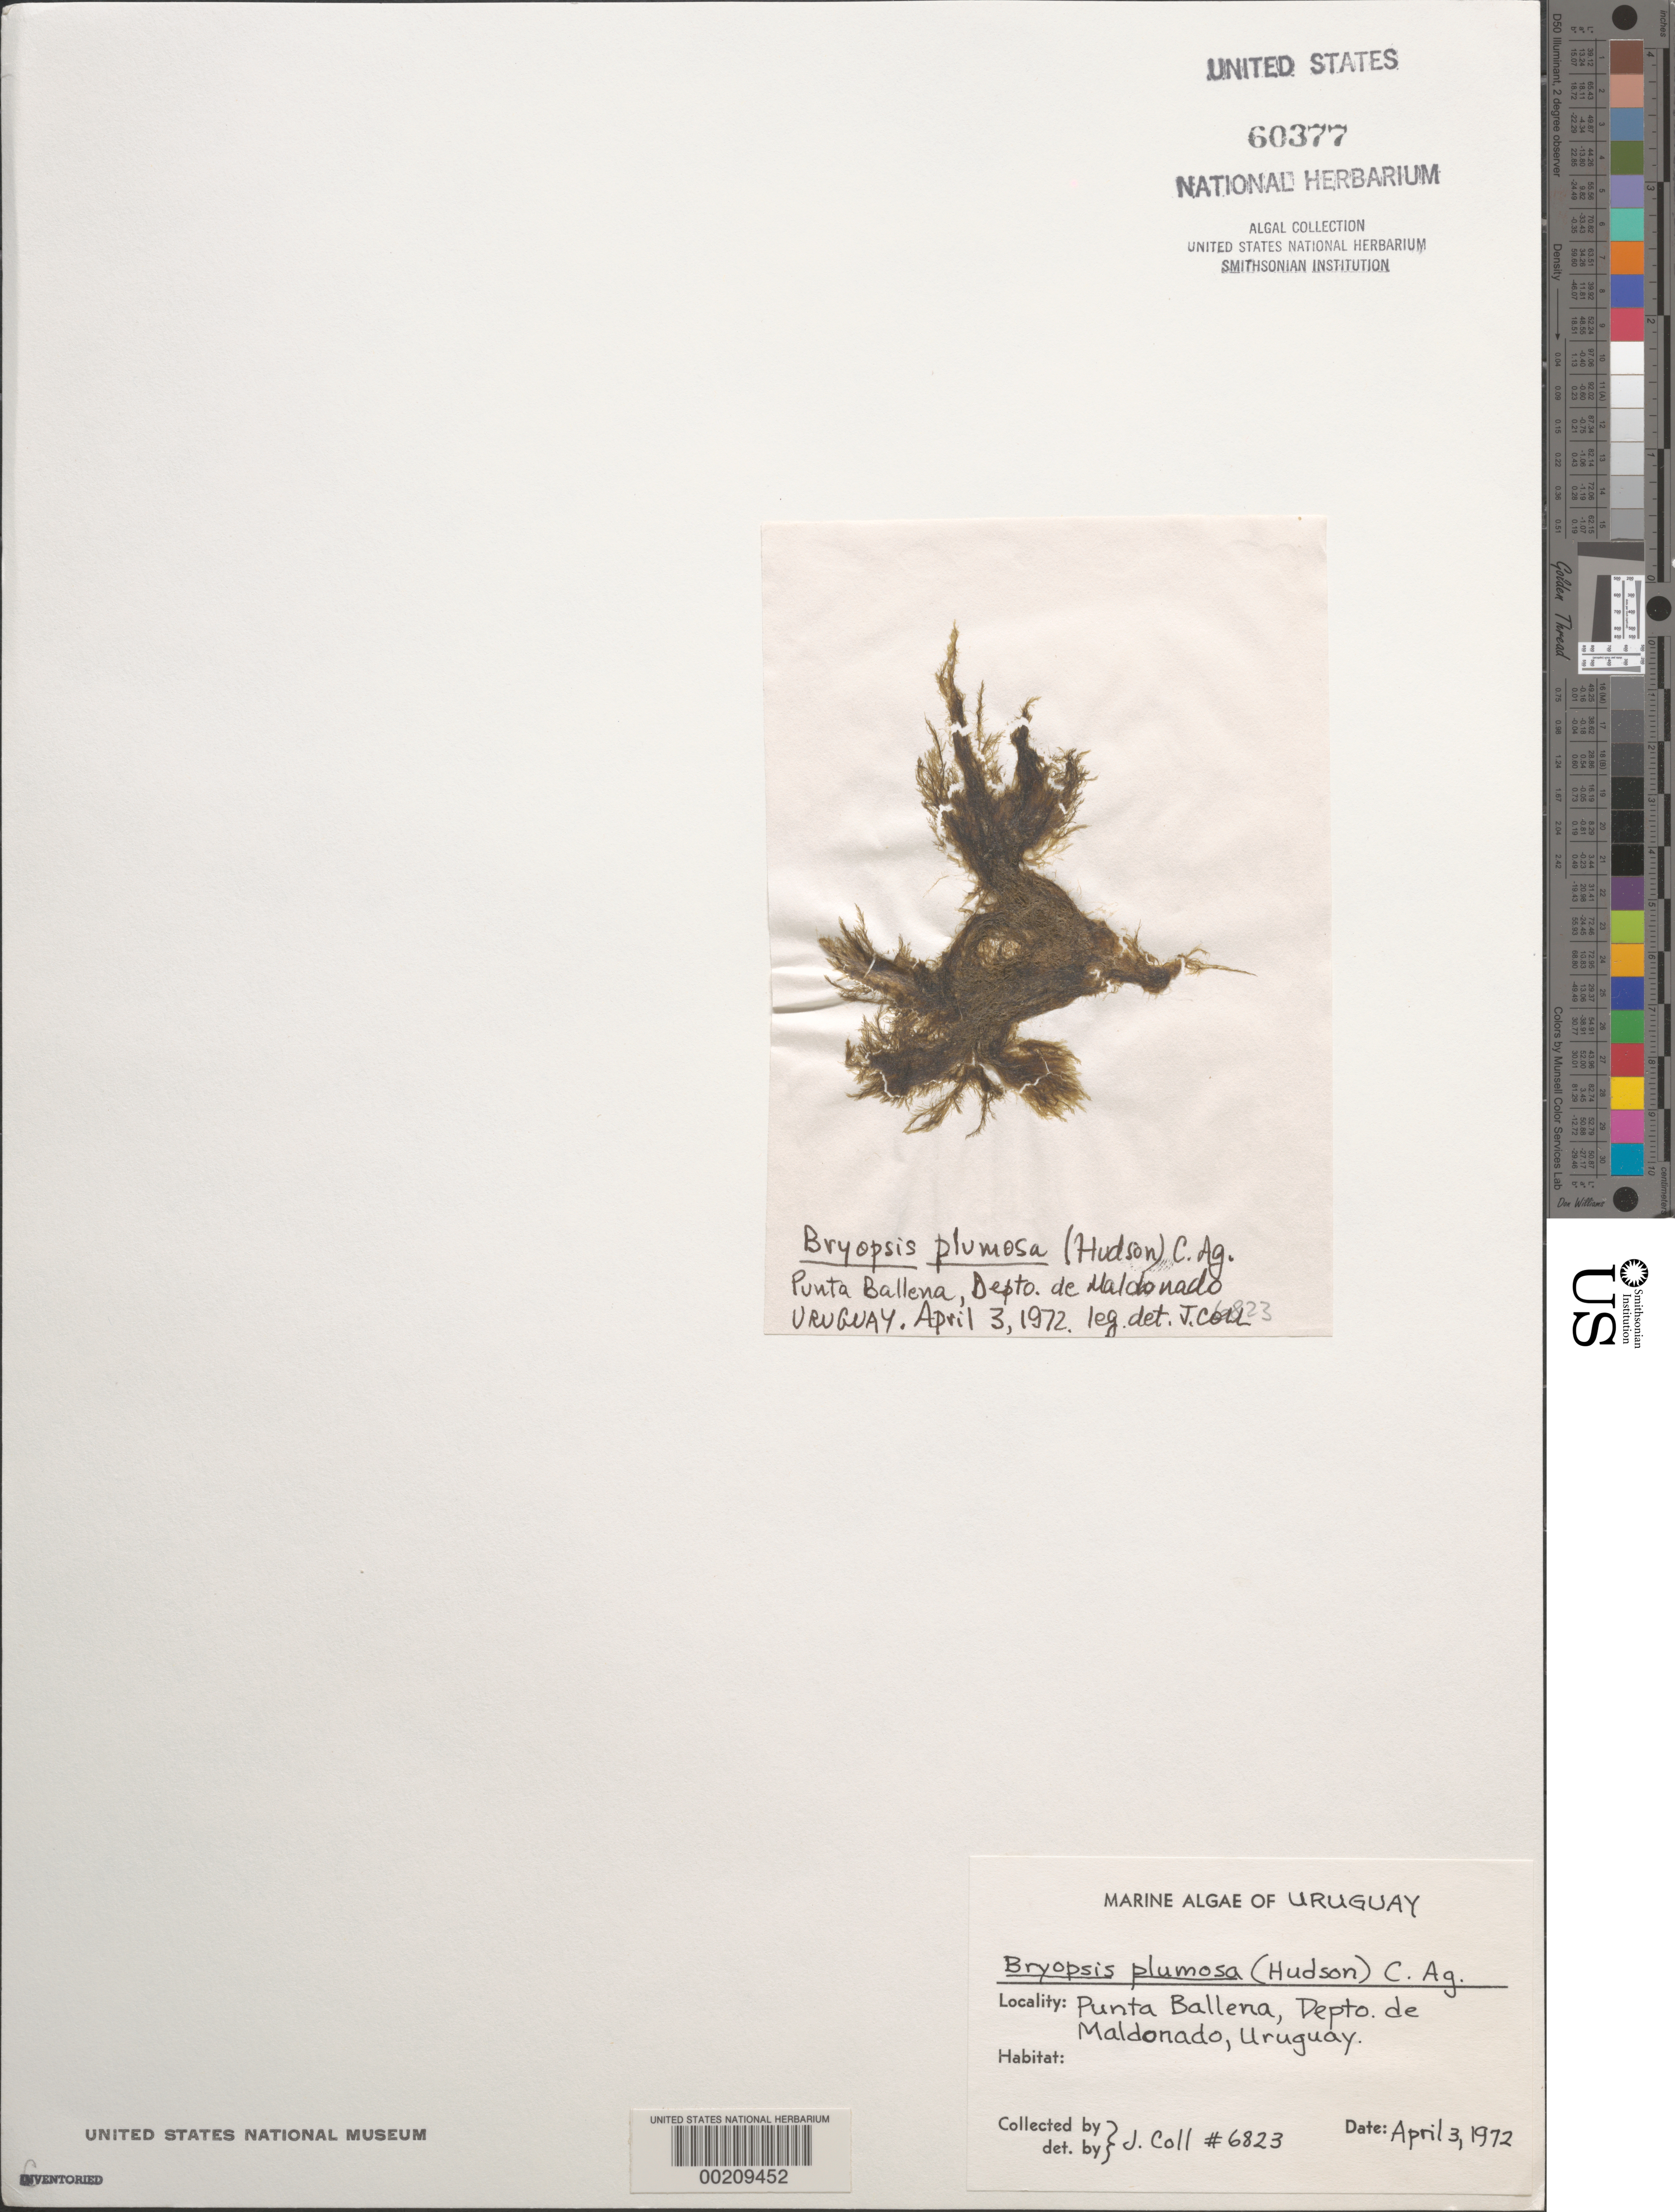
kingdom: Plantae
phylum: Chlorophyta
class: Ulvophyceae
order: Bryopsidales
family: Bryopsidaceae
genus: Bryopsis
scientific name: Bryopsis plumosa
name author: (Huds.) C. Agardh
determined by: Coll, P.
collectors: J. Coll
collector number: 6823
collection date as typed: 03 Apr 1972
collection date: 1972-04-03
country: Uruguay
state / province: Maldonado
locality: Punta Ballena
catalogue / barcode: US 60377